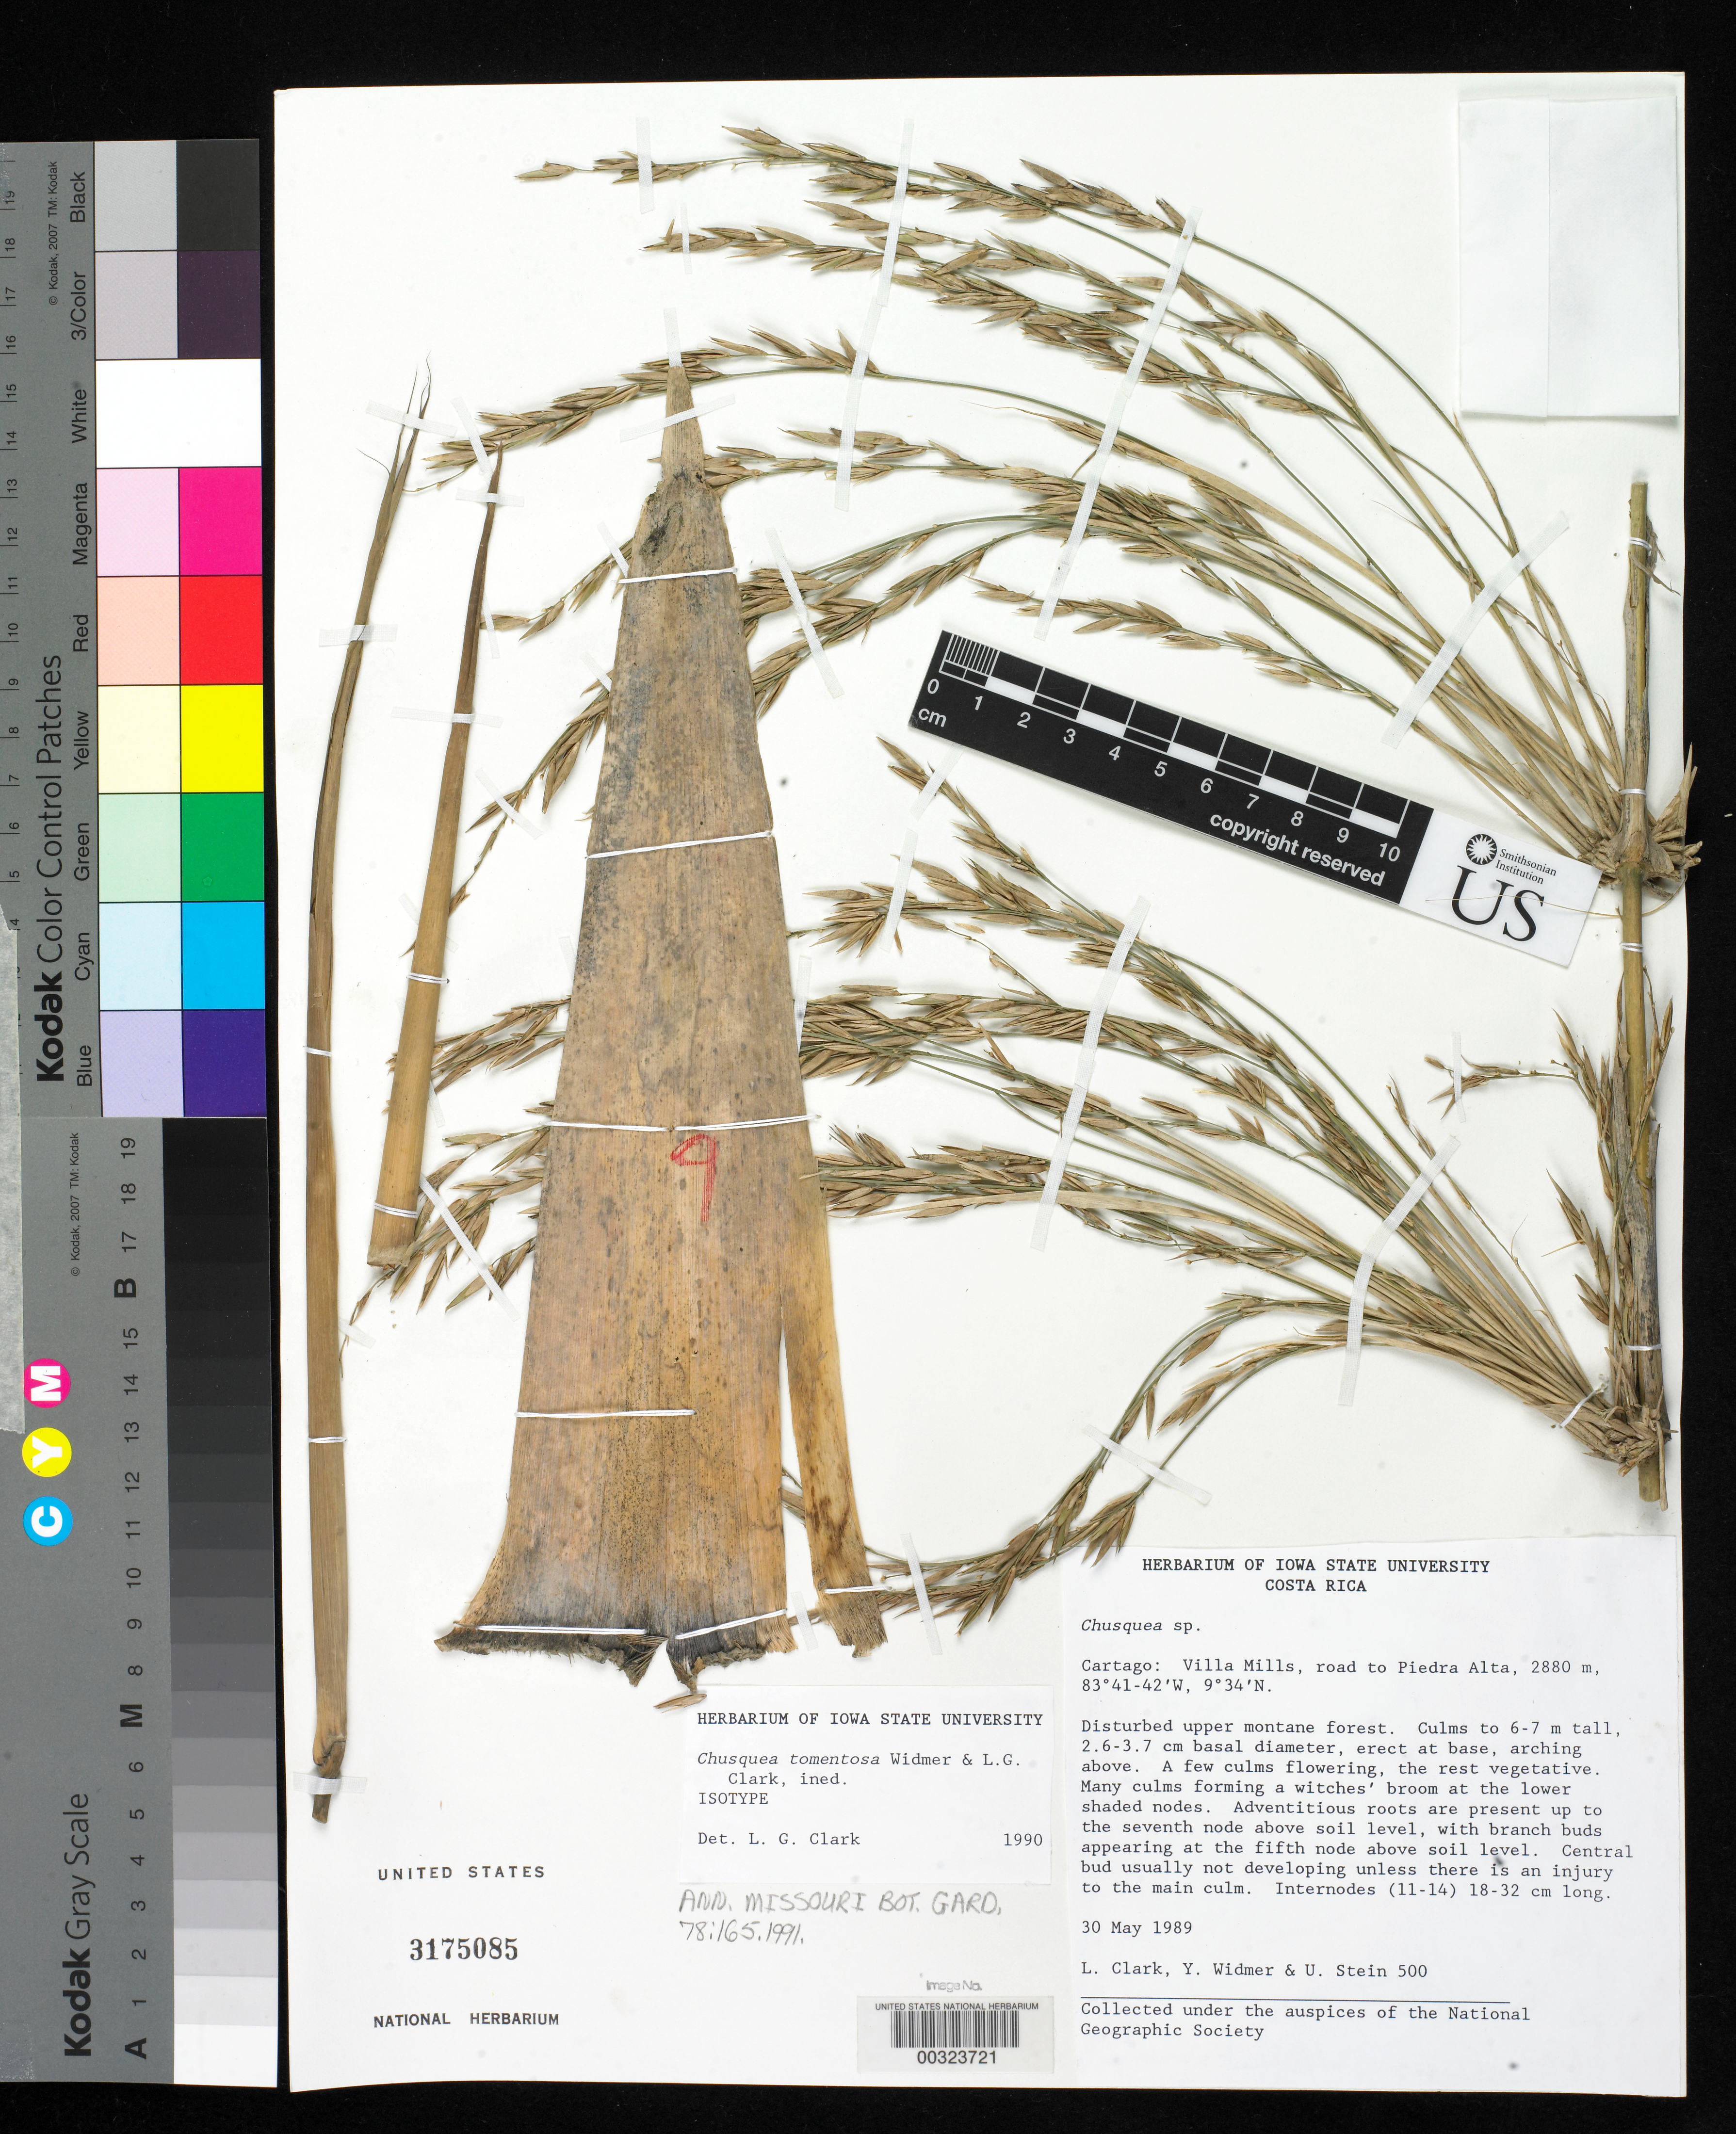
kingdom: Plantae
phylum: Tracheophyta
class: Liliopsida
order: Poales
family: Poaceae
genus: Chusquea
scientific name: Chusquea tomentosa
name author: Y. Widmer & L.G. Clark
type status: Isotype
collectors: L. G. Clark, Y. Widmer & U. Stein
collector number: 500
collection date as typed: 30 May 1989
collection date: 1989-05-30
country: Costa Rica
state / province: Cartago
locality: Villa Mills, road to Piedra Alta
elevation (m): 2880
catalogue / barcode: US 3175085